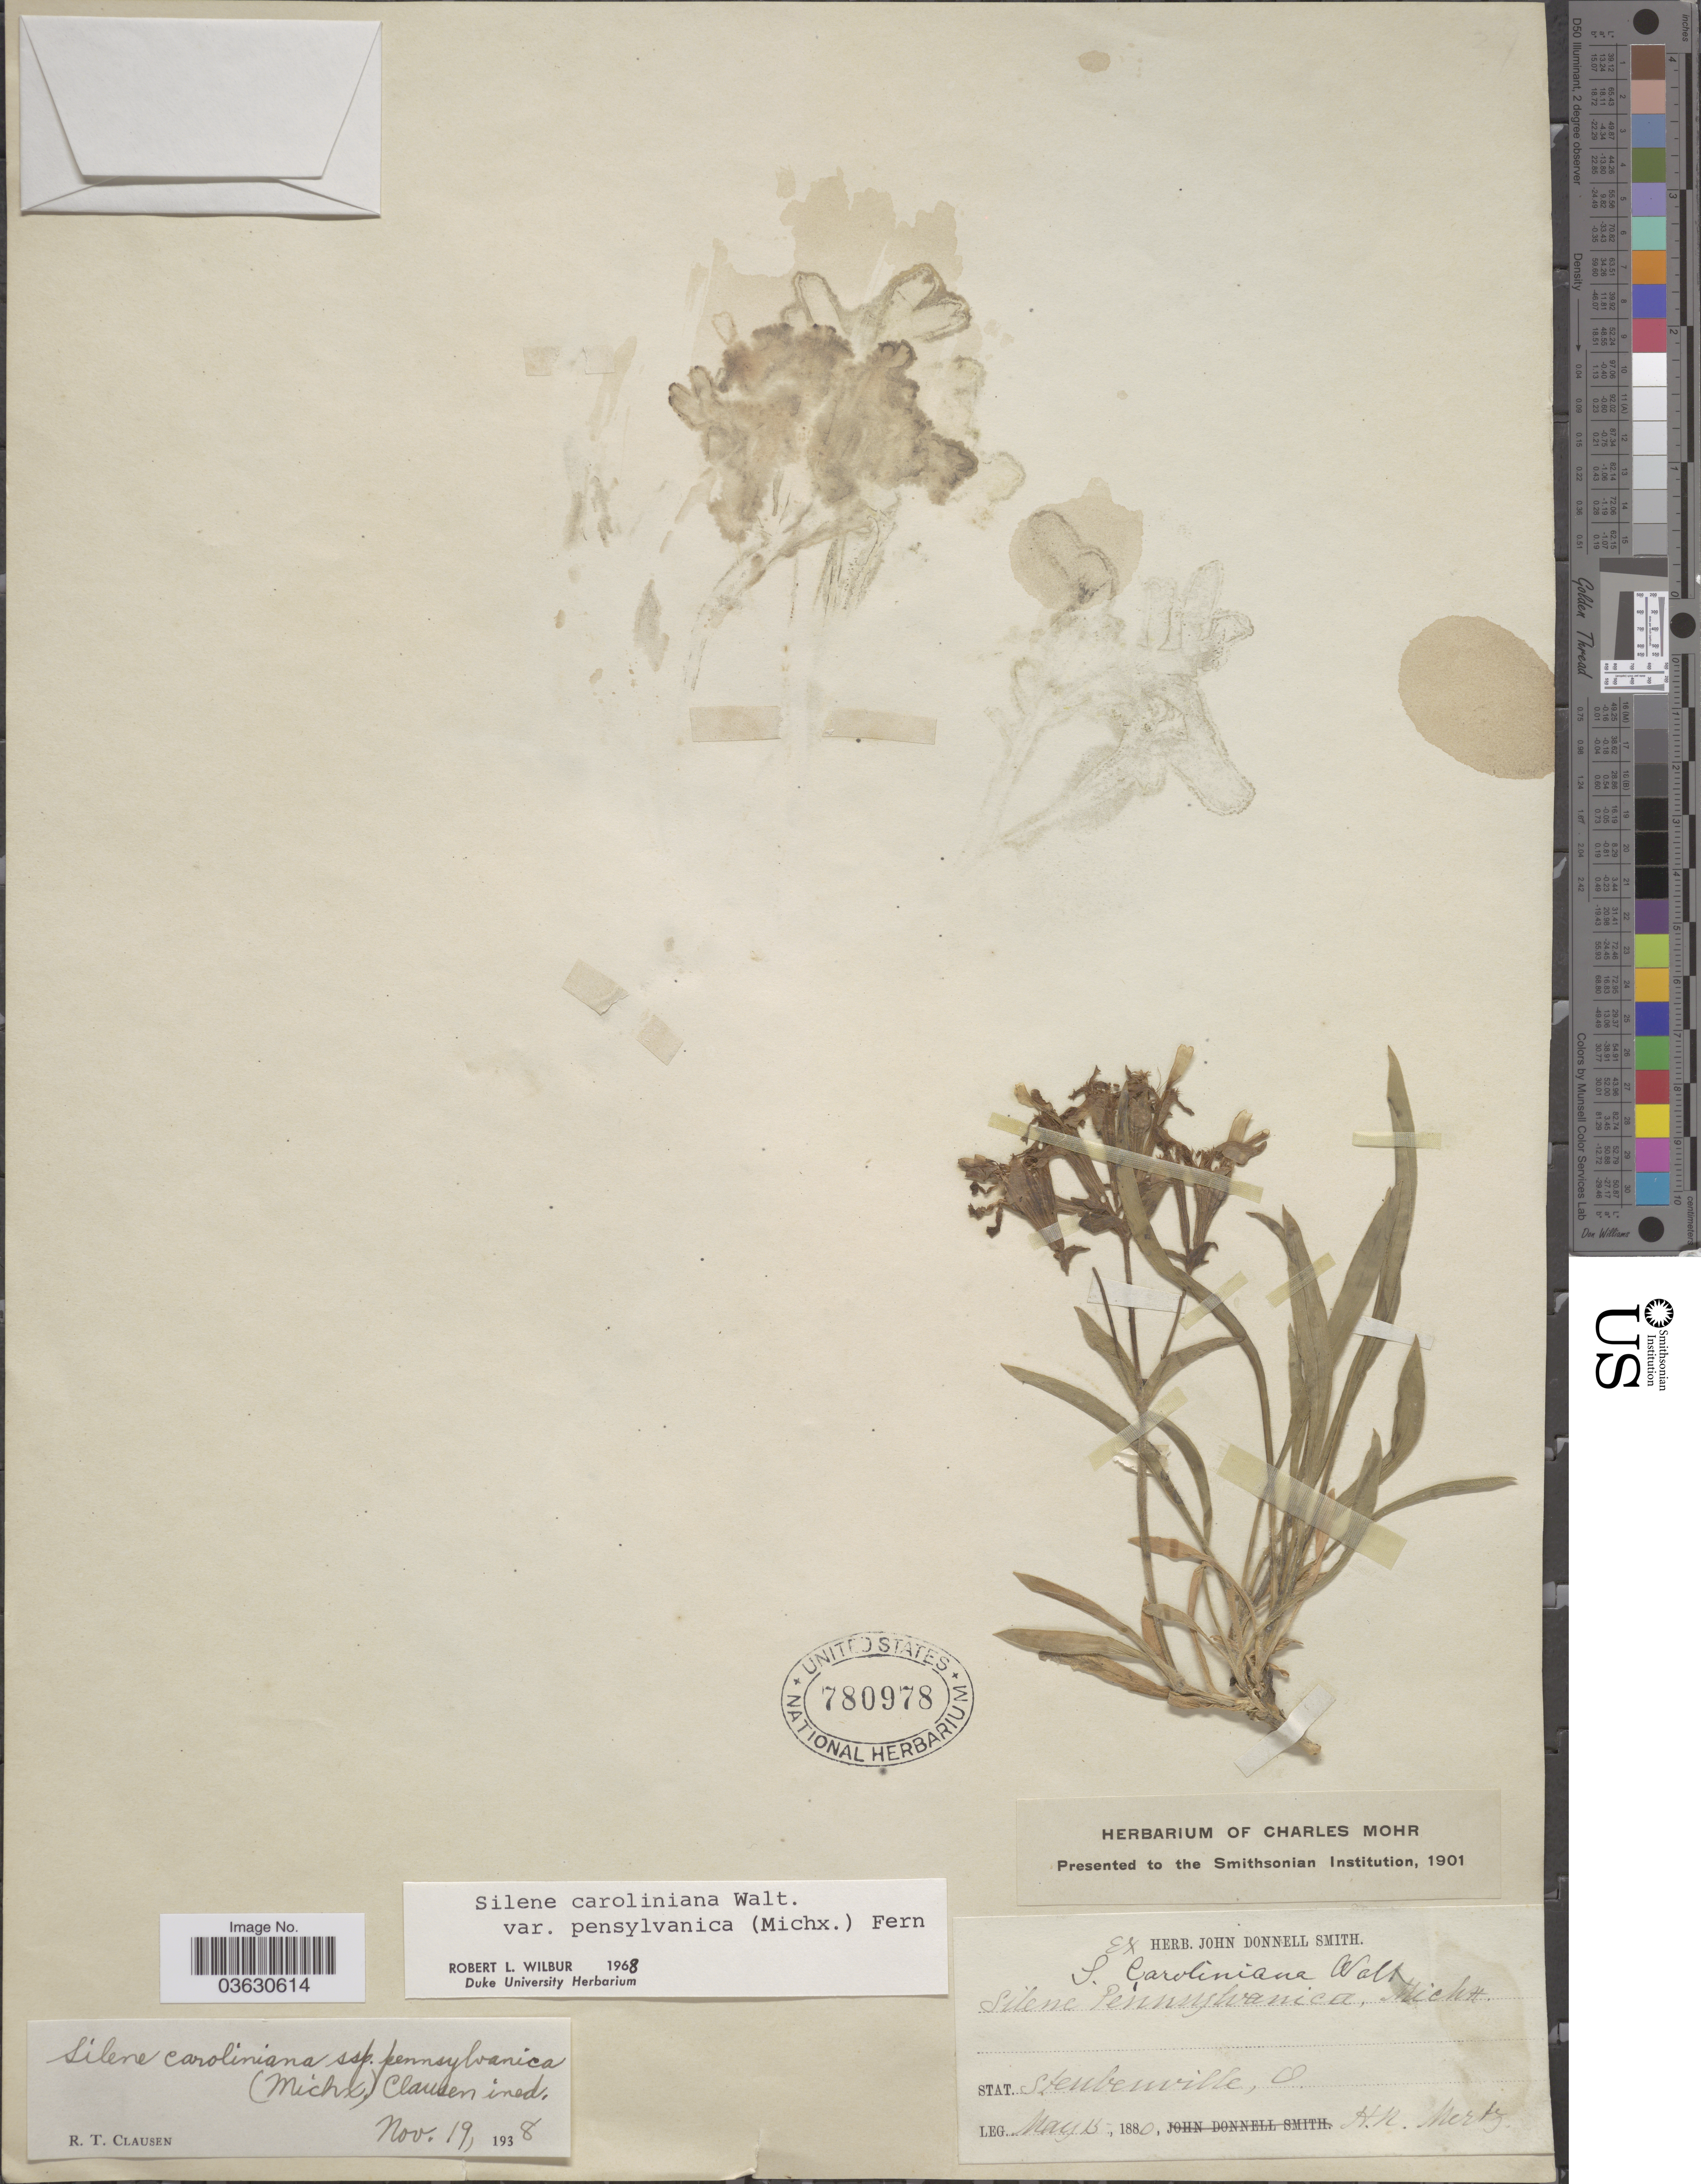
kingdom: Plantae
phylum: Tracheophyta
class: Magnoliopsida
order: Caryophyllales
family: Caryophyllaceae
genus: Silene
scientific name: Silene caroliniana var. pensylvanica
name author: (Michx.) Fernald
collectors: H. Mertz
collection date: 1880-05-15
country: United States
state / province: Ohio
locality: Stat. Steubenville.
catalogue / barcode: US 780978